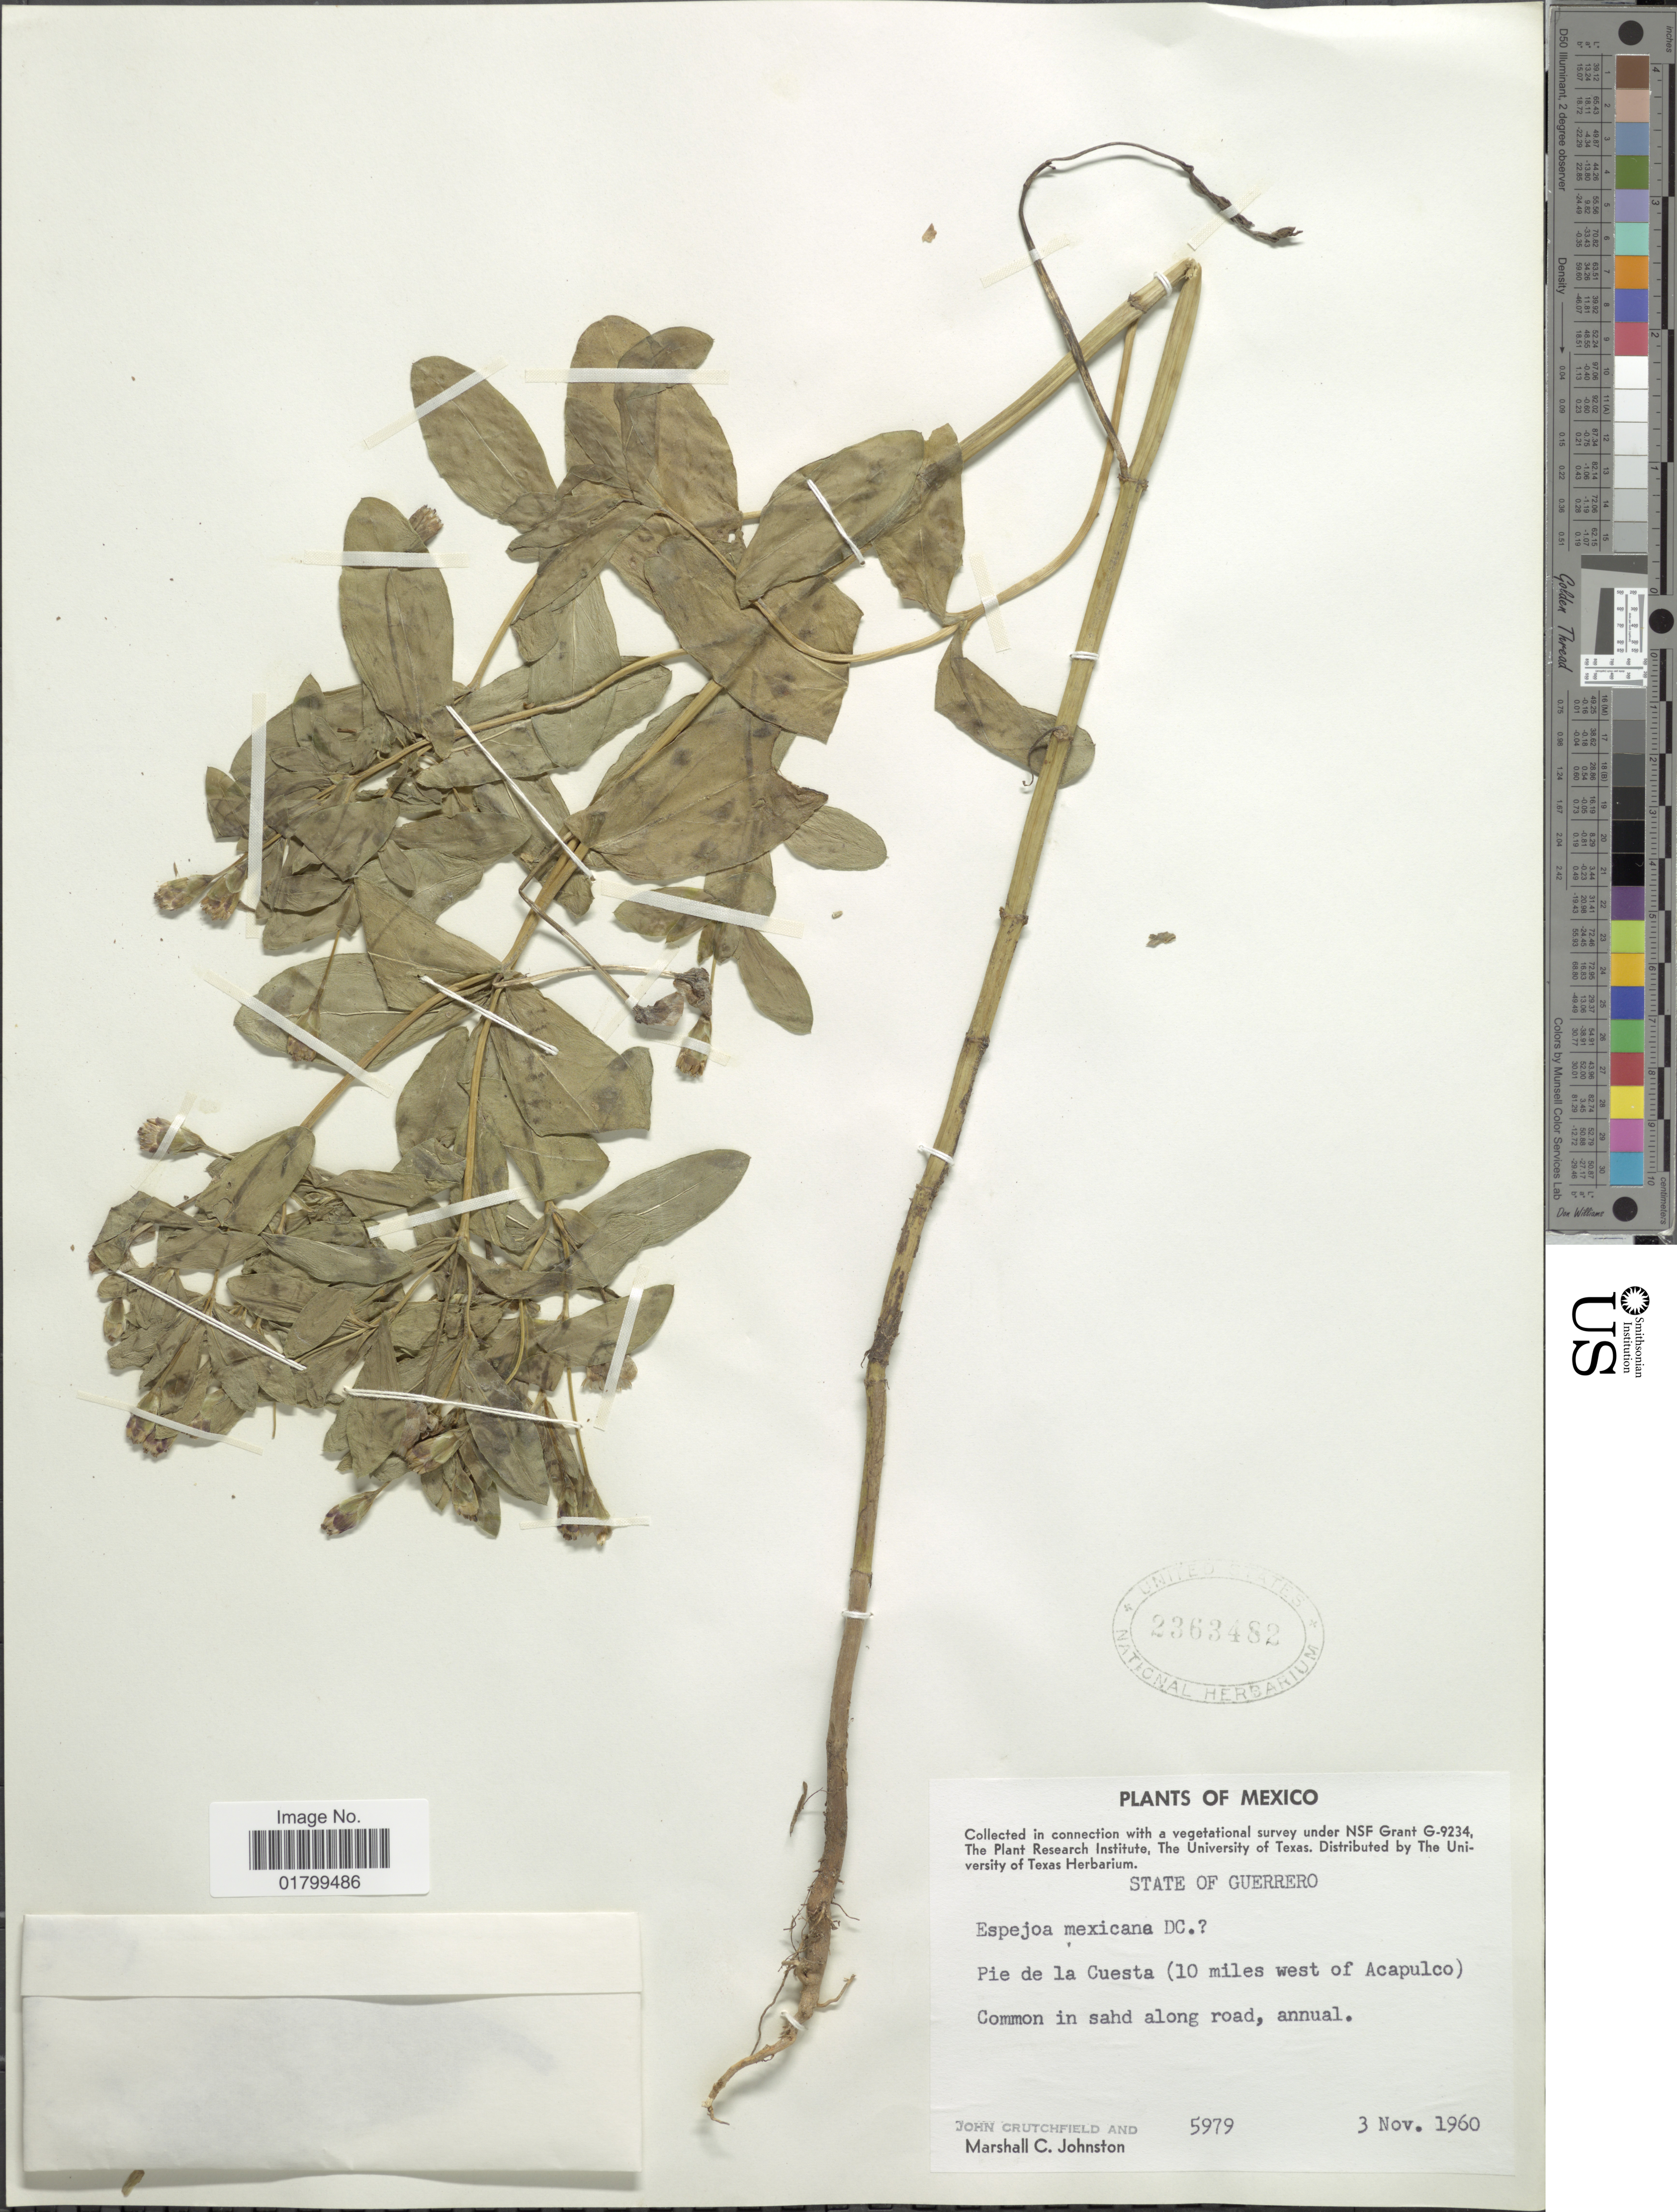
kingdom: Plantae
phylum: Tracheophyta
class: Magnoliopsida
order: Asterales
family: Asteraceae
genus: Espejoa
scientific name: Espejoa mexicana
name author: DC.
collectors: J. Crutchfield & M. Johnston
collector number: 5979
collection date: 1960-11-03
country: Mexico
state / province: Guerrero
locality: State of Guerrero, Pie de la Cuesta (10 miles west of Acapulco)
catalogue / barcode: US 2363482